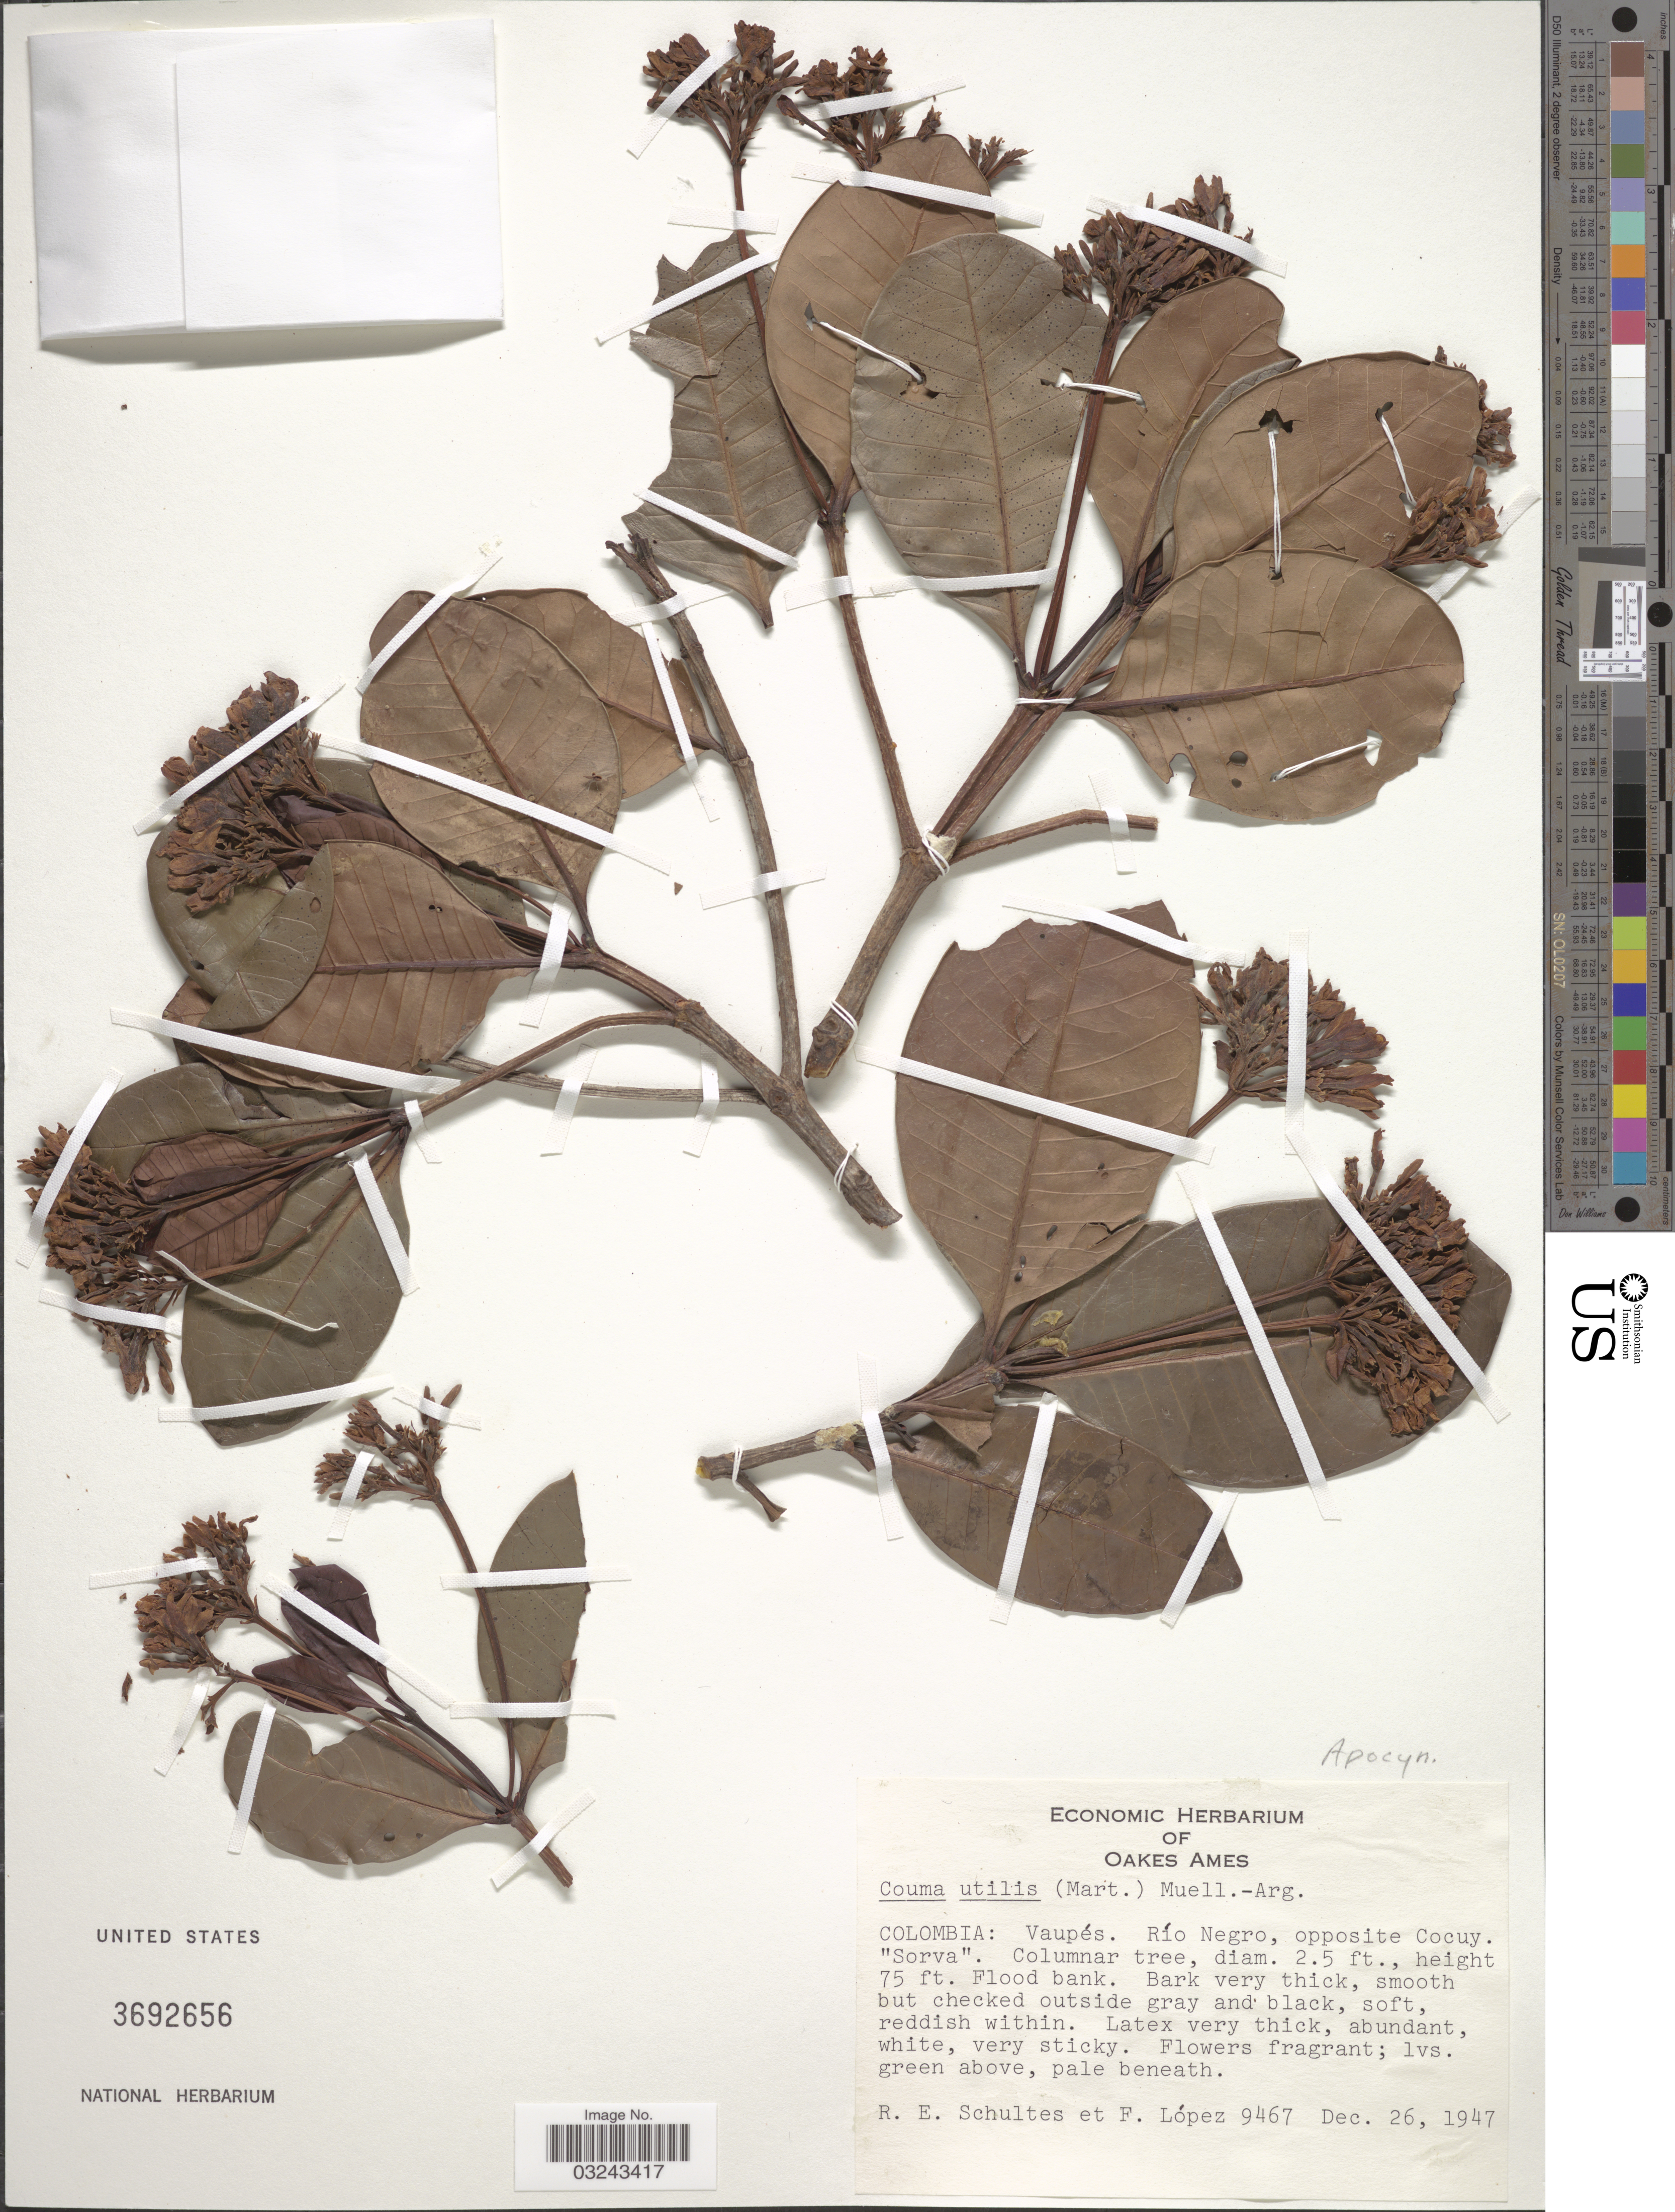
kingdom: Plantae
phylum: Tracheophyta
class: Magnoliopsida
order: Gentianales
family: Apocynaceae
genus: Couma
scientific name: Couma utilis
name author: (Mart.) Müll. Arg.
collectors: R. E. Schultes & F. Lopéz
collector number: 9467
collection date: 1947-12-26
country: Colombia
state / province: Vaupés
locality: Río Negro, opposite Cocuy.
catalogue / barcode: US 3692656